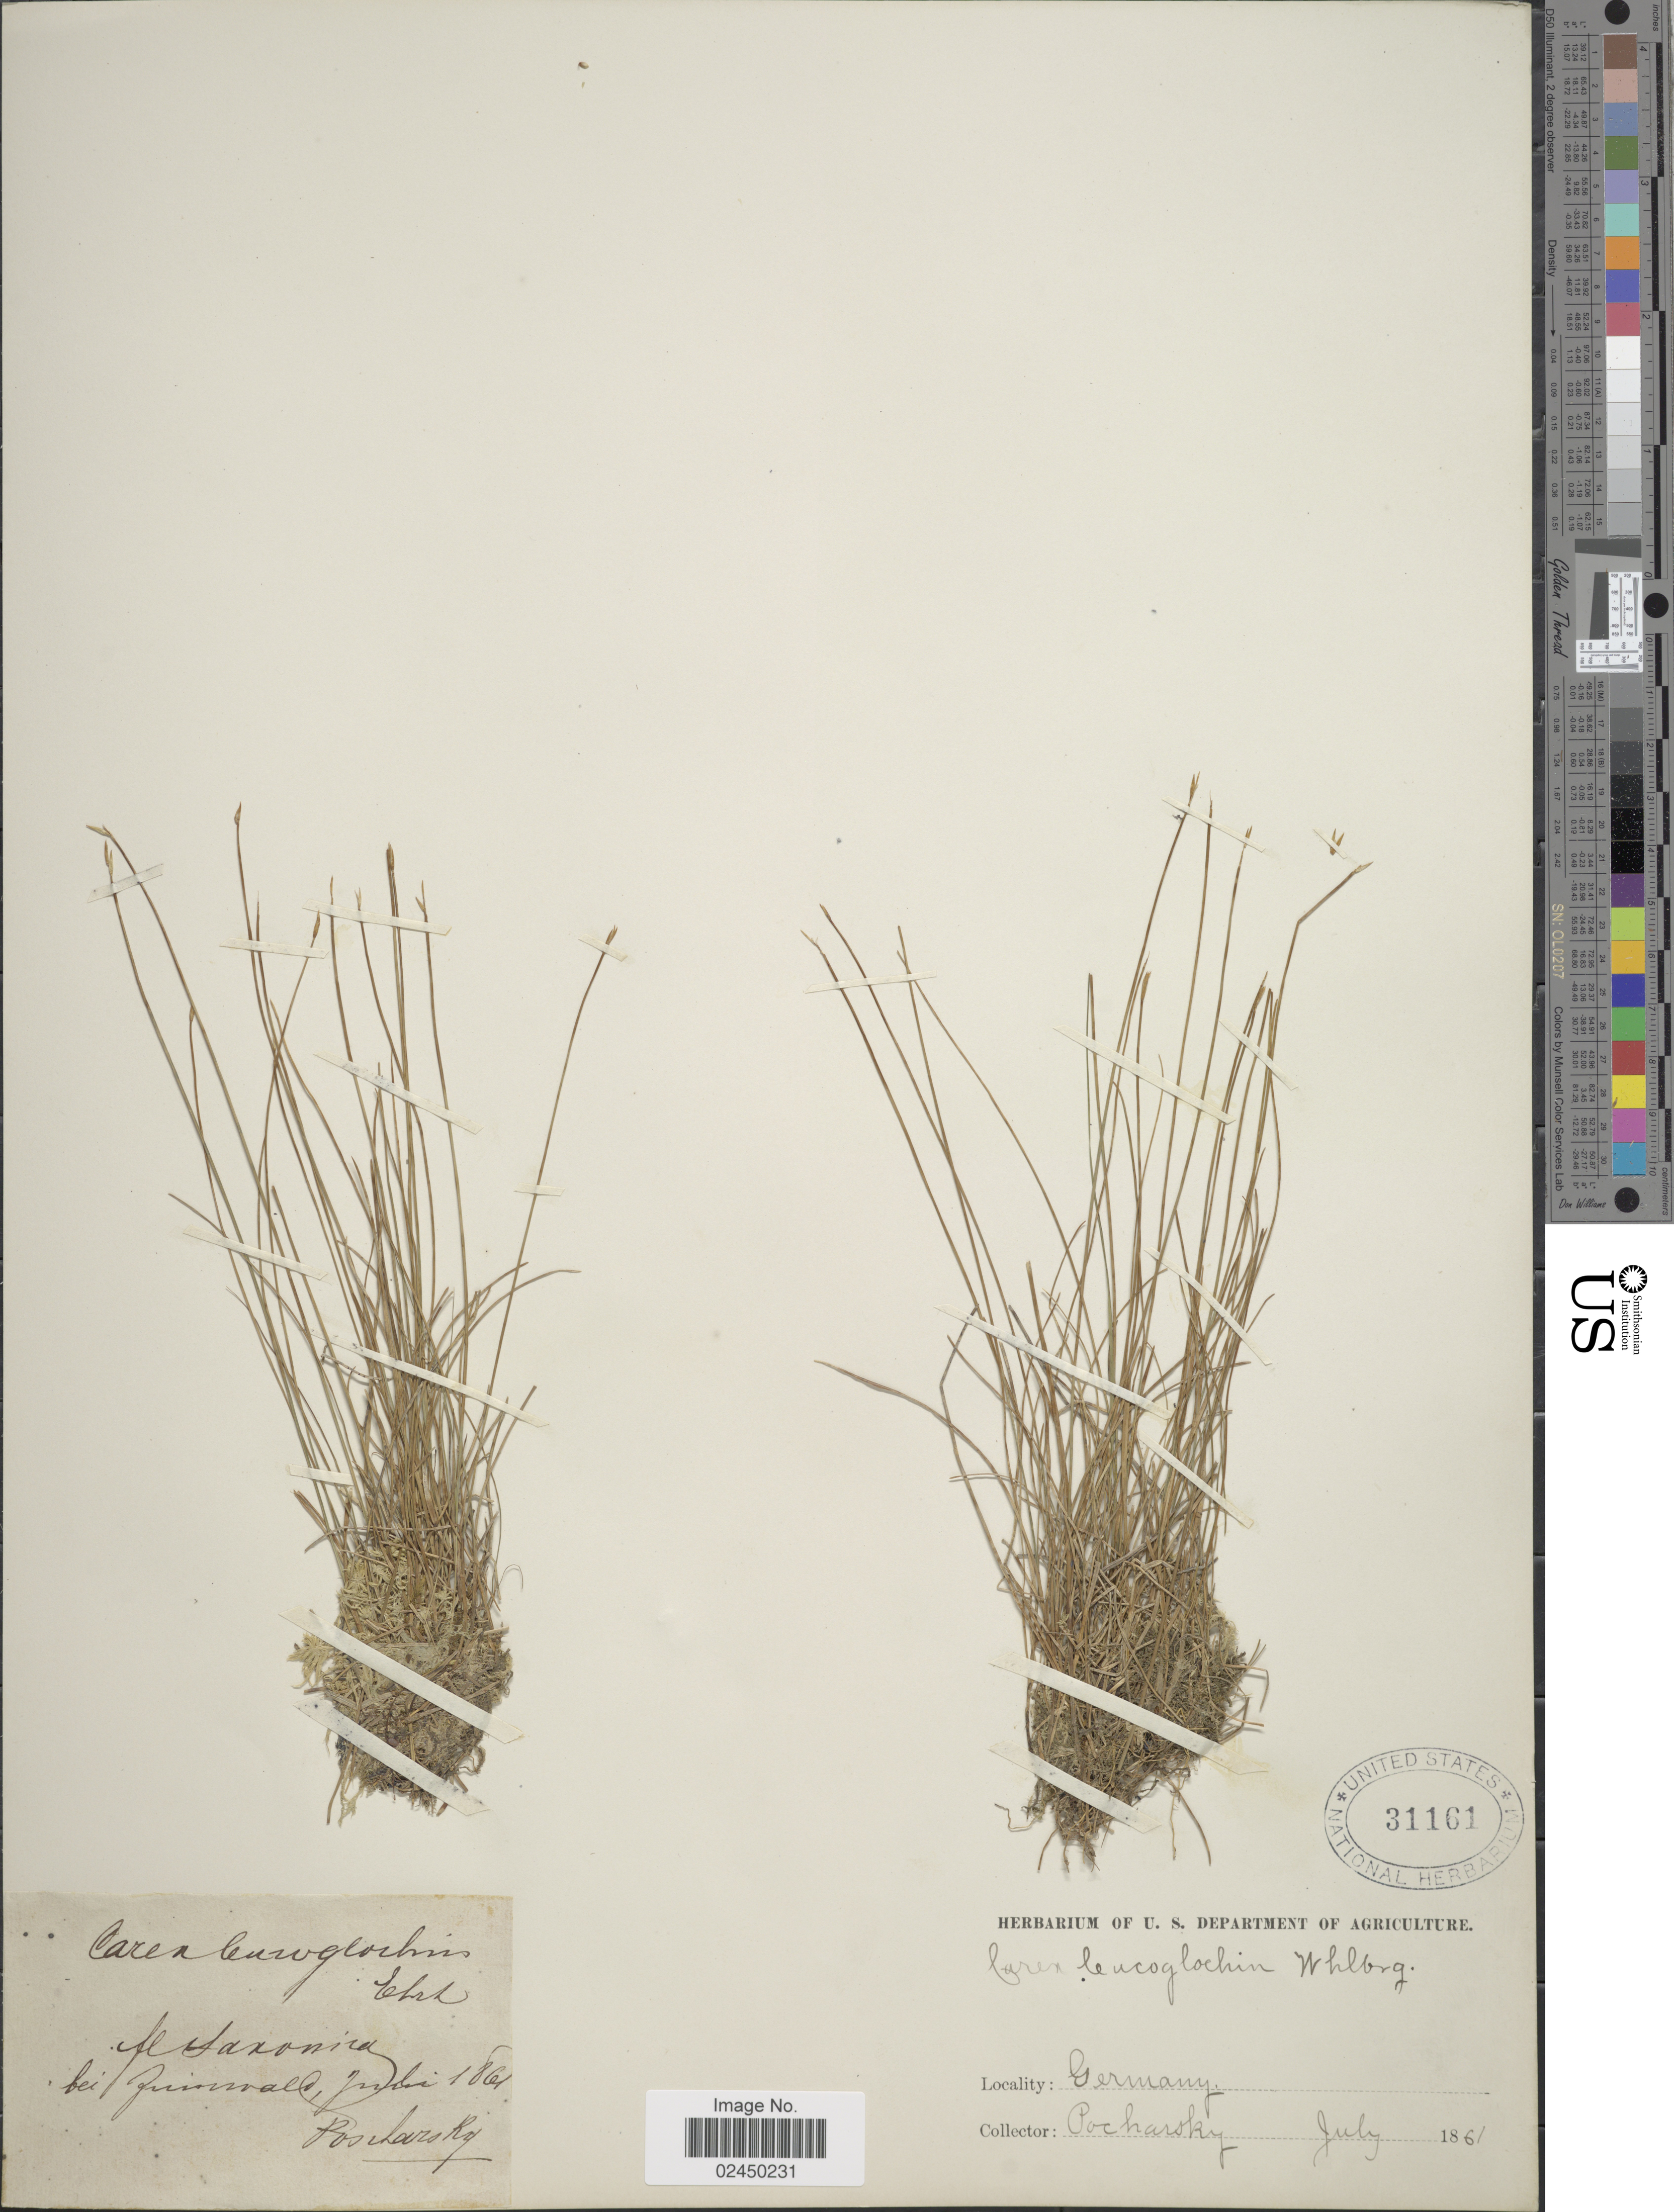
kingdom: Plantae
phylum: Tracheophyta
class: Liliopsida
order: Poales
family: Cyperaceae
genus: Carex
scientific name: Carex pauciflora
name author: Lightf.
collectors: Poscharsky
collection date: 1861-07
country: Germany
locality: Fl. Saxonina, bei [illegible text]wald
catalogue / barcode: US 31161